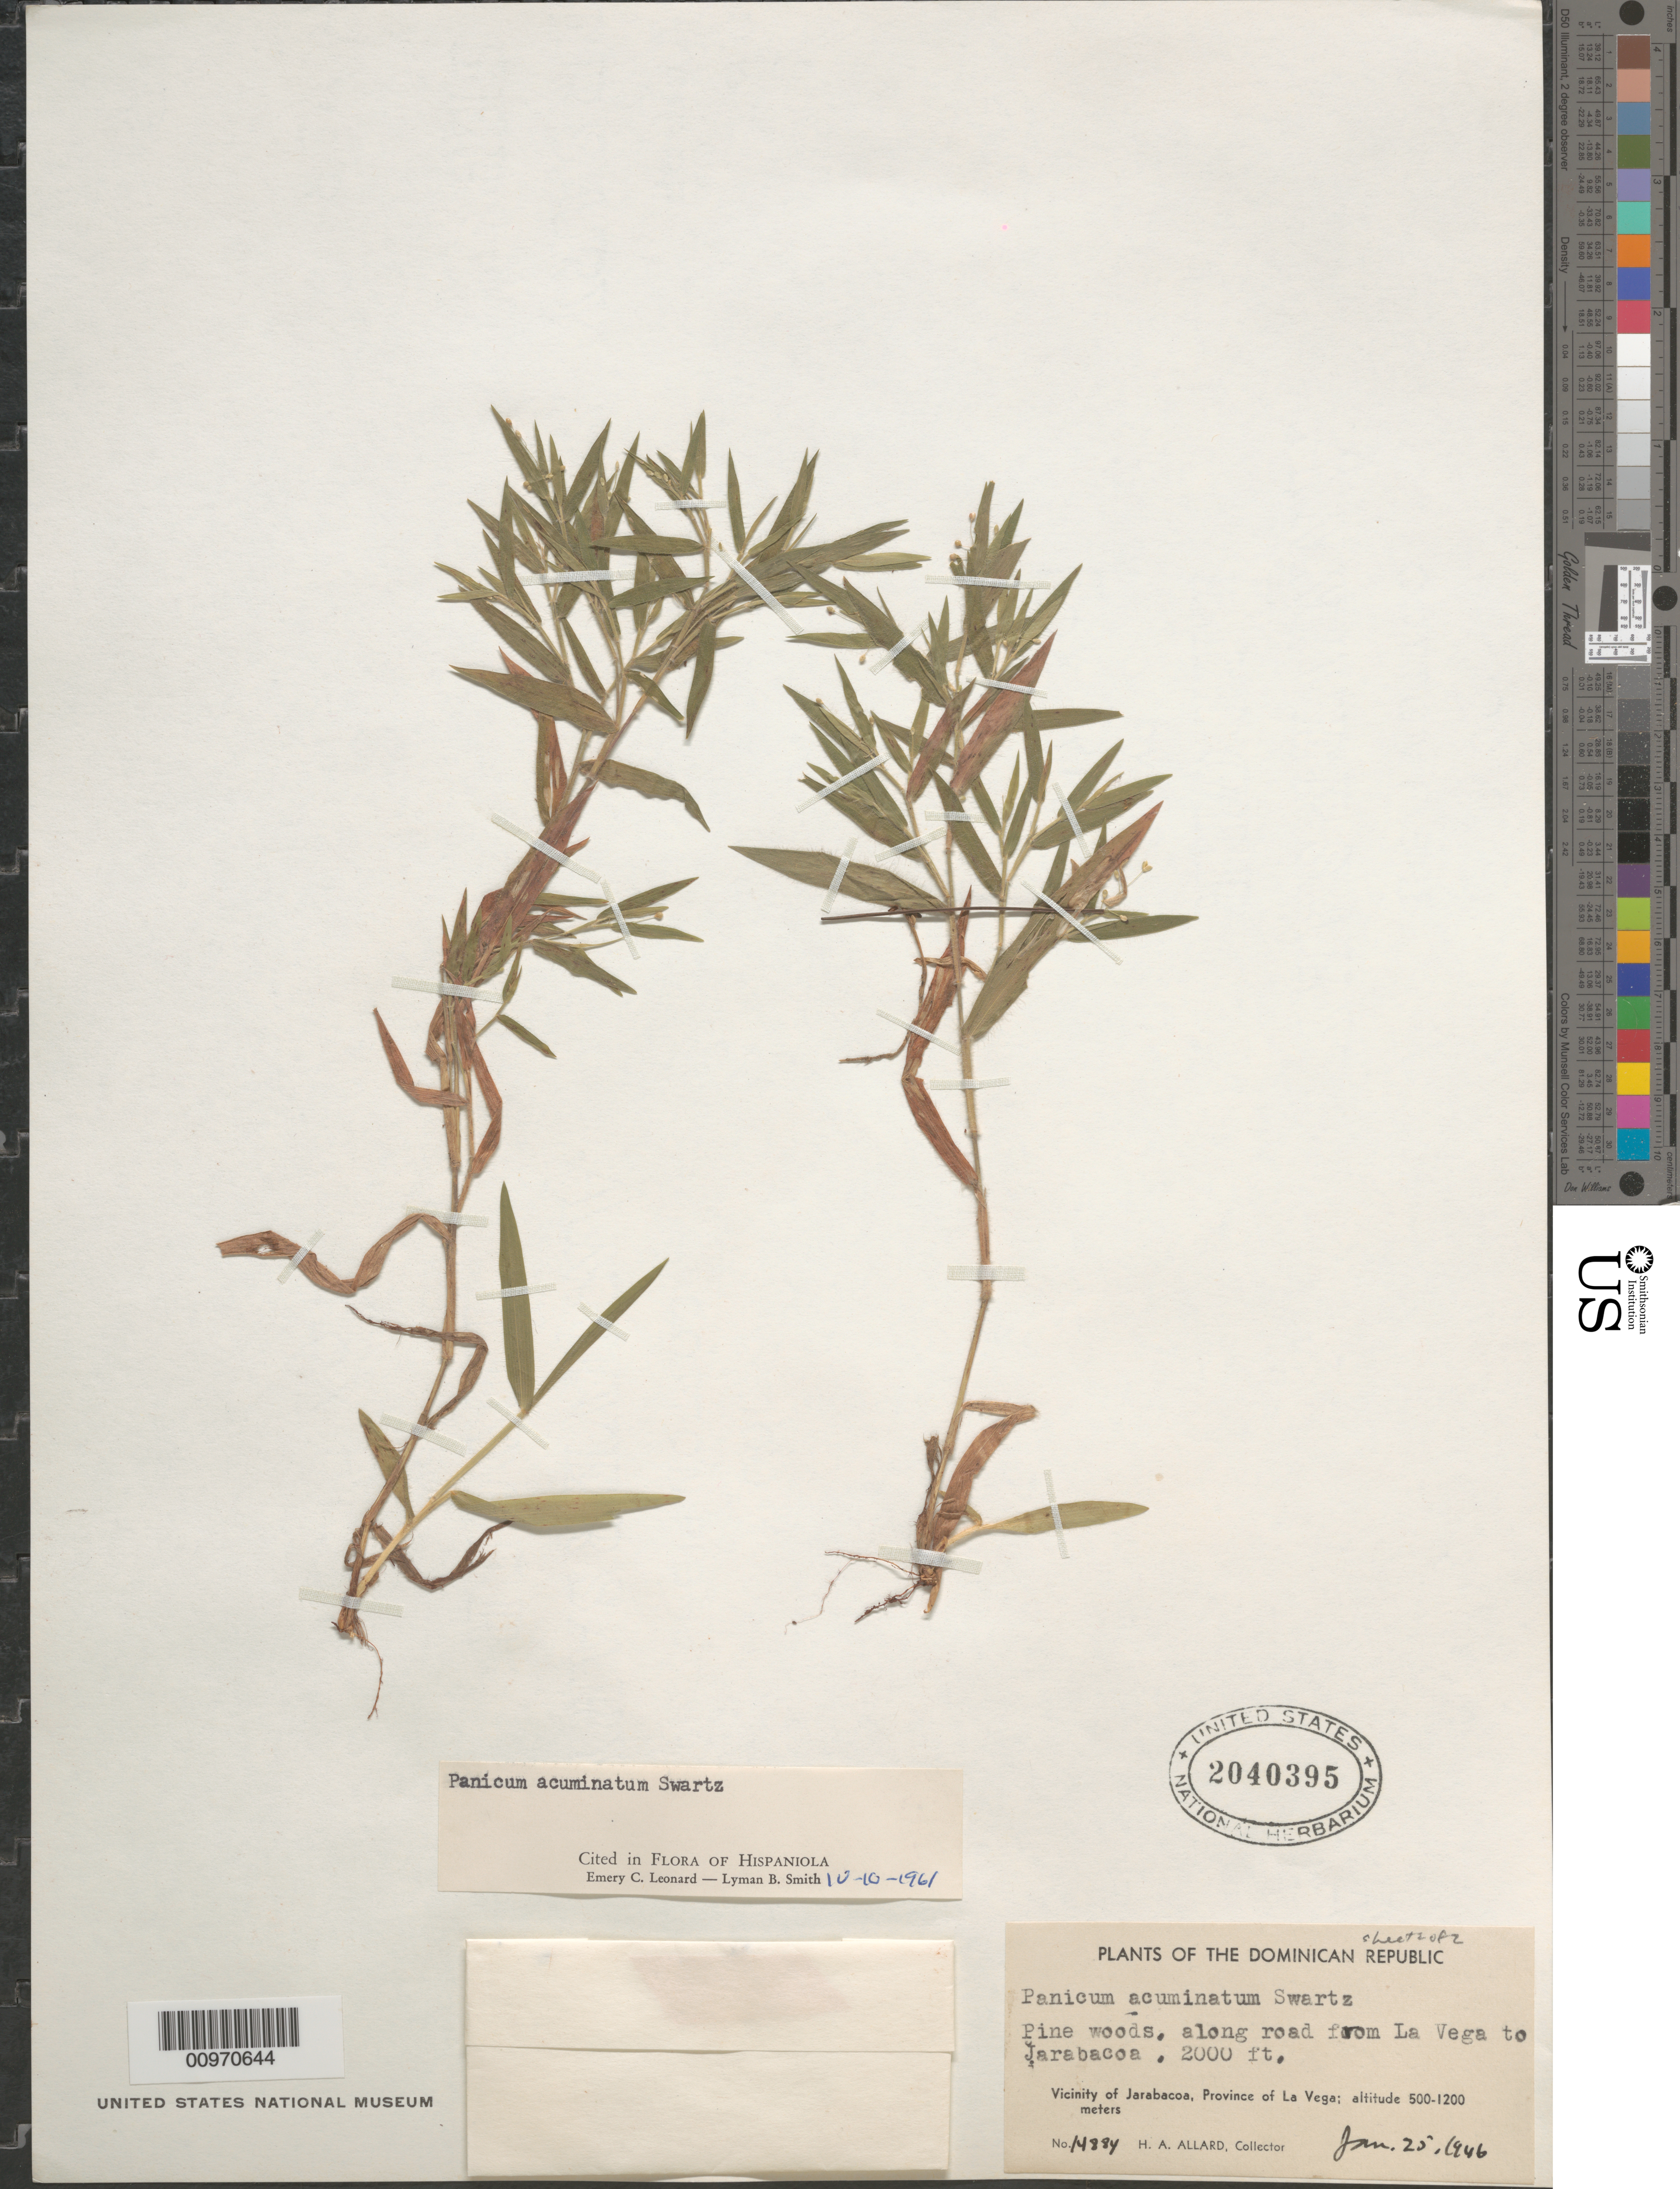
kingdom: Plantae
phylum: Tracheophyta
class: Liliopsida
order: Poales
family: Poaceae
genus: Panicum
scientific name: Panicum acuminatum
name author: Sw.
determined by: Leonard, E. C.; Smith, L. B.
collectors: H. A. Allard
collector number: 14884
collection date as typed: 25 Jan 1946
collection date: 1946-01-25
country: Dominican Republic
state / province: La Vega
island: Hispaniola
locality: Road from La Vega to Jarabacoa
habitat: Pine woods, along road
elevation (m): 610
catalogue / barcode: US 2040395